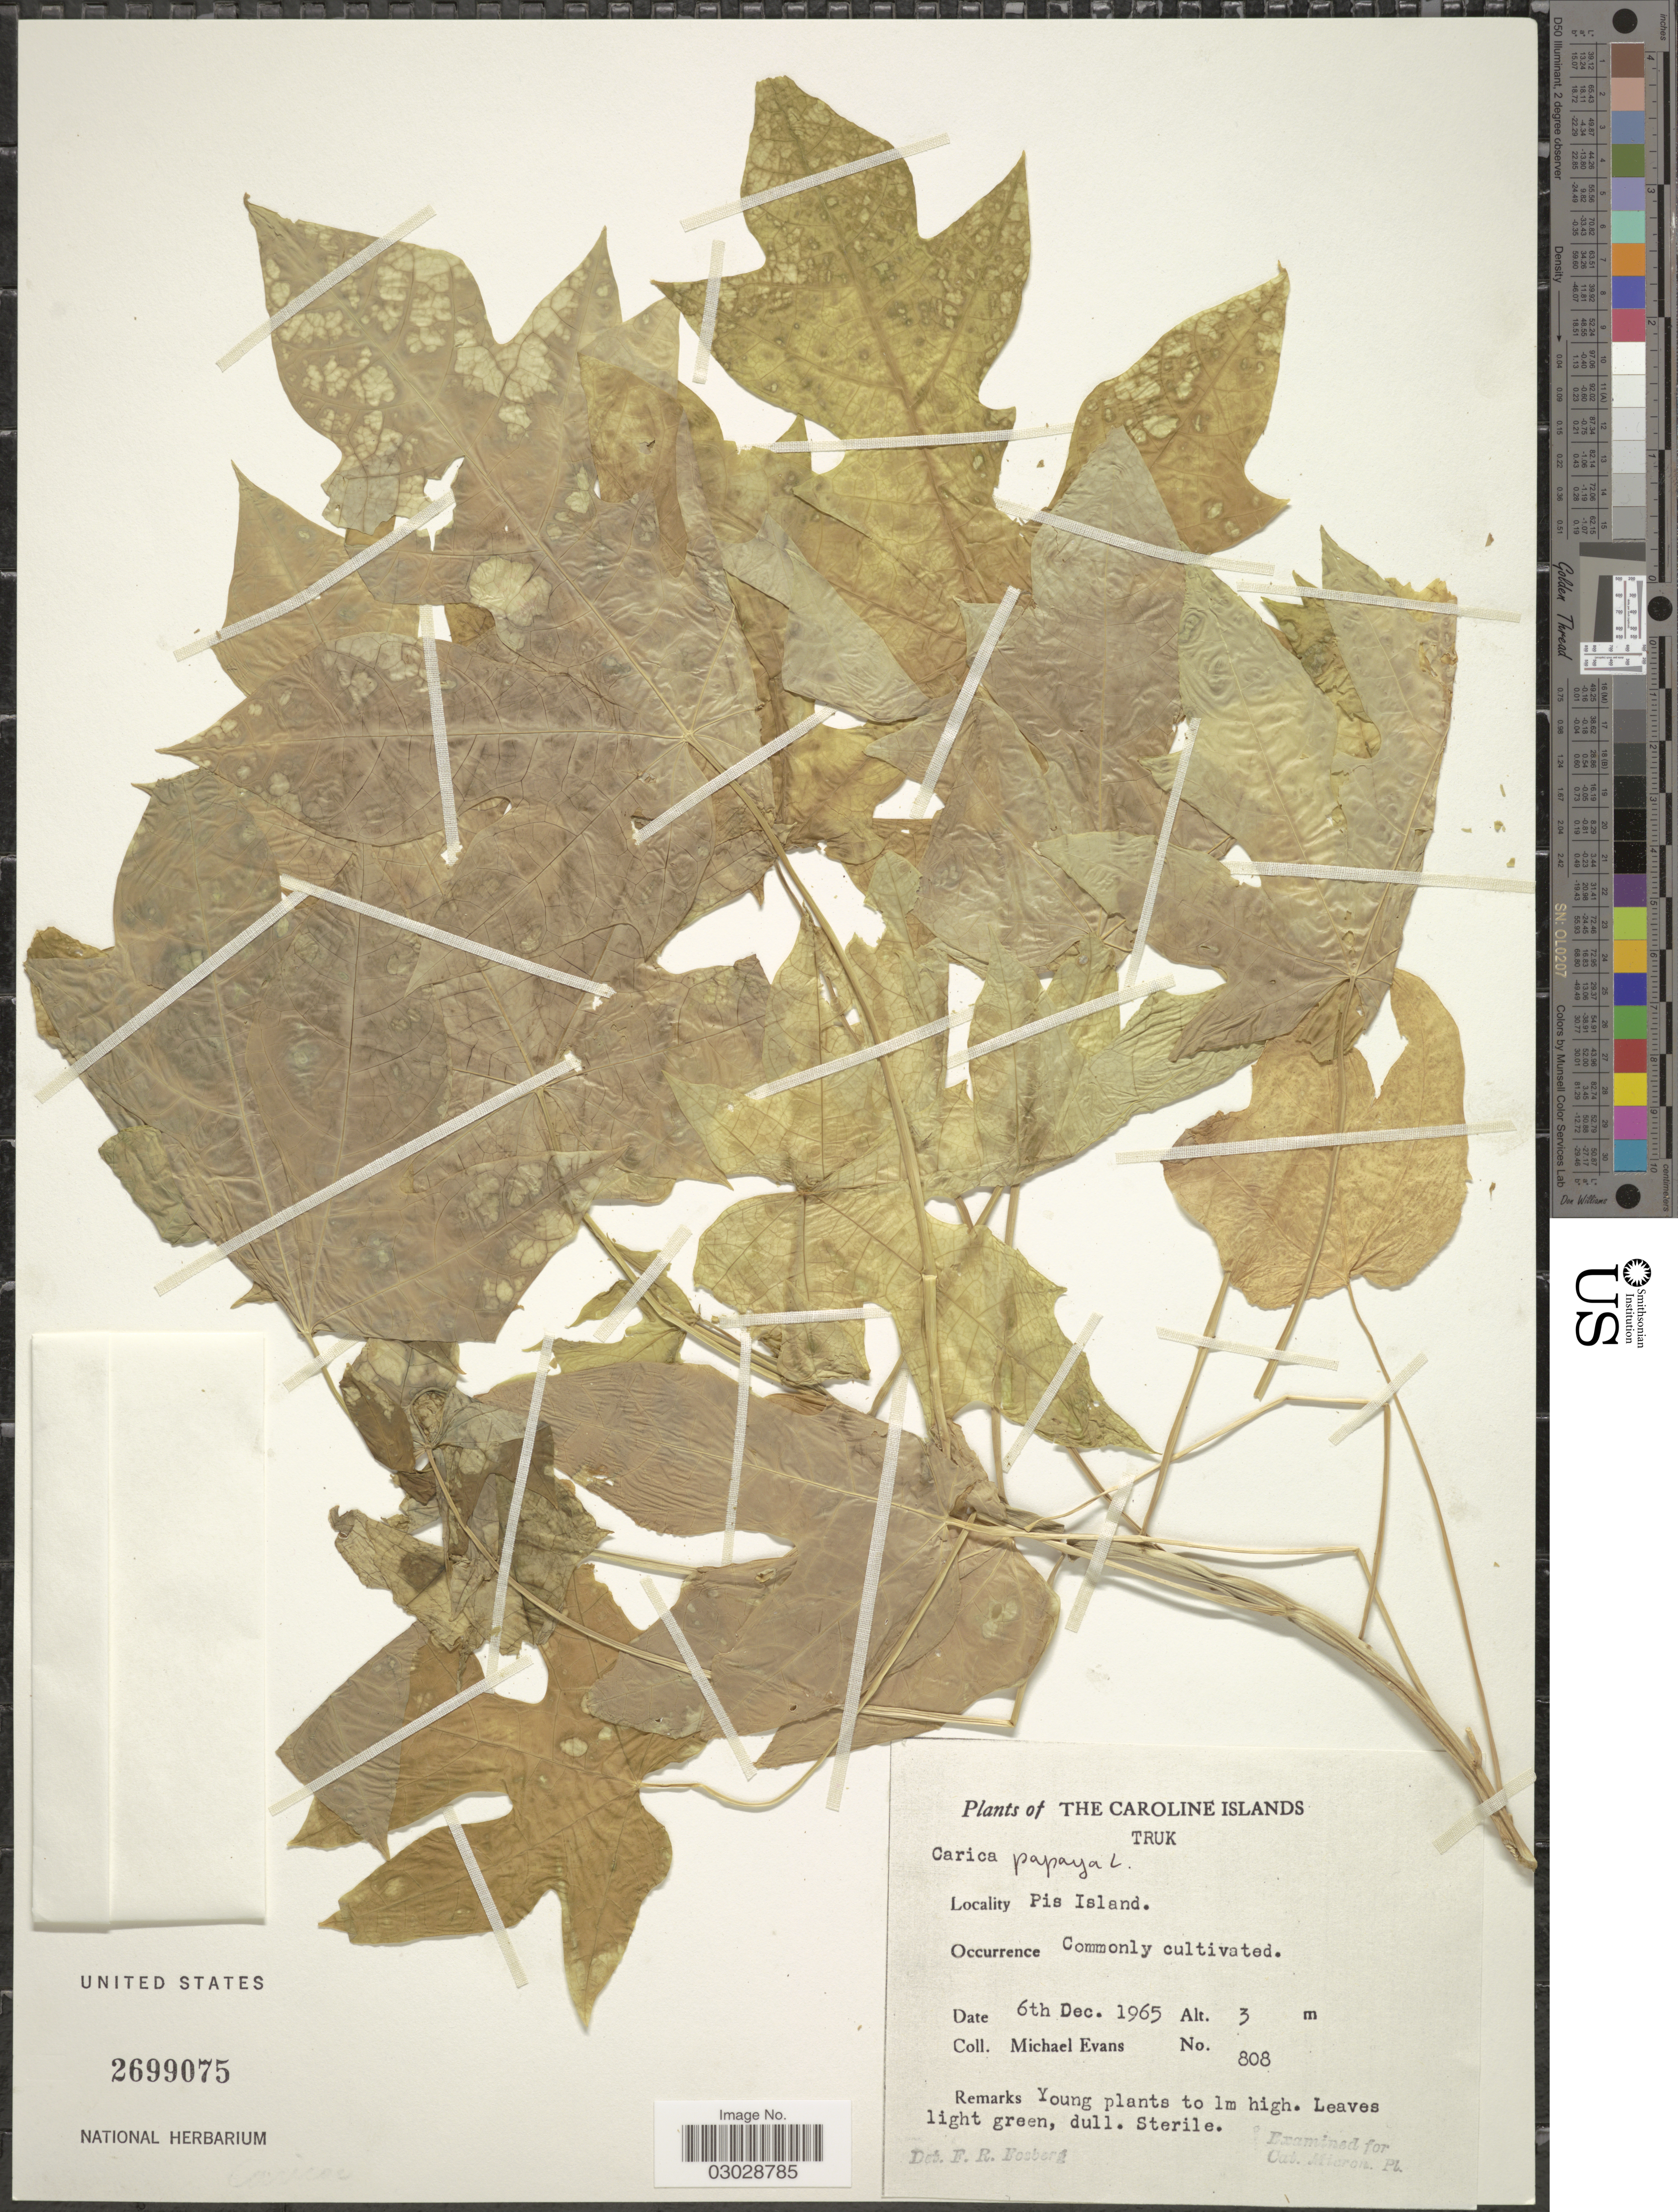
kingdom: Plantae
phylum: Tracheophyta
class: Magnoliopsida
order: Brassicales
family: Caricaceae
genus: Carica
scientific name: Carica papaya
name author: L.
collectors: M. Evans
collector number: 808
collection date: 1965-12-06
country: Micronesia, Federated States of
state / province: Truk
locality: The Caroline Islands. Pis Island.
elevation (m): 3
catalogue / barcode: US 2699075